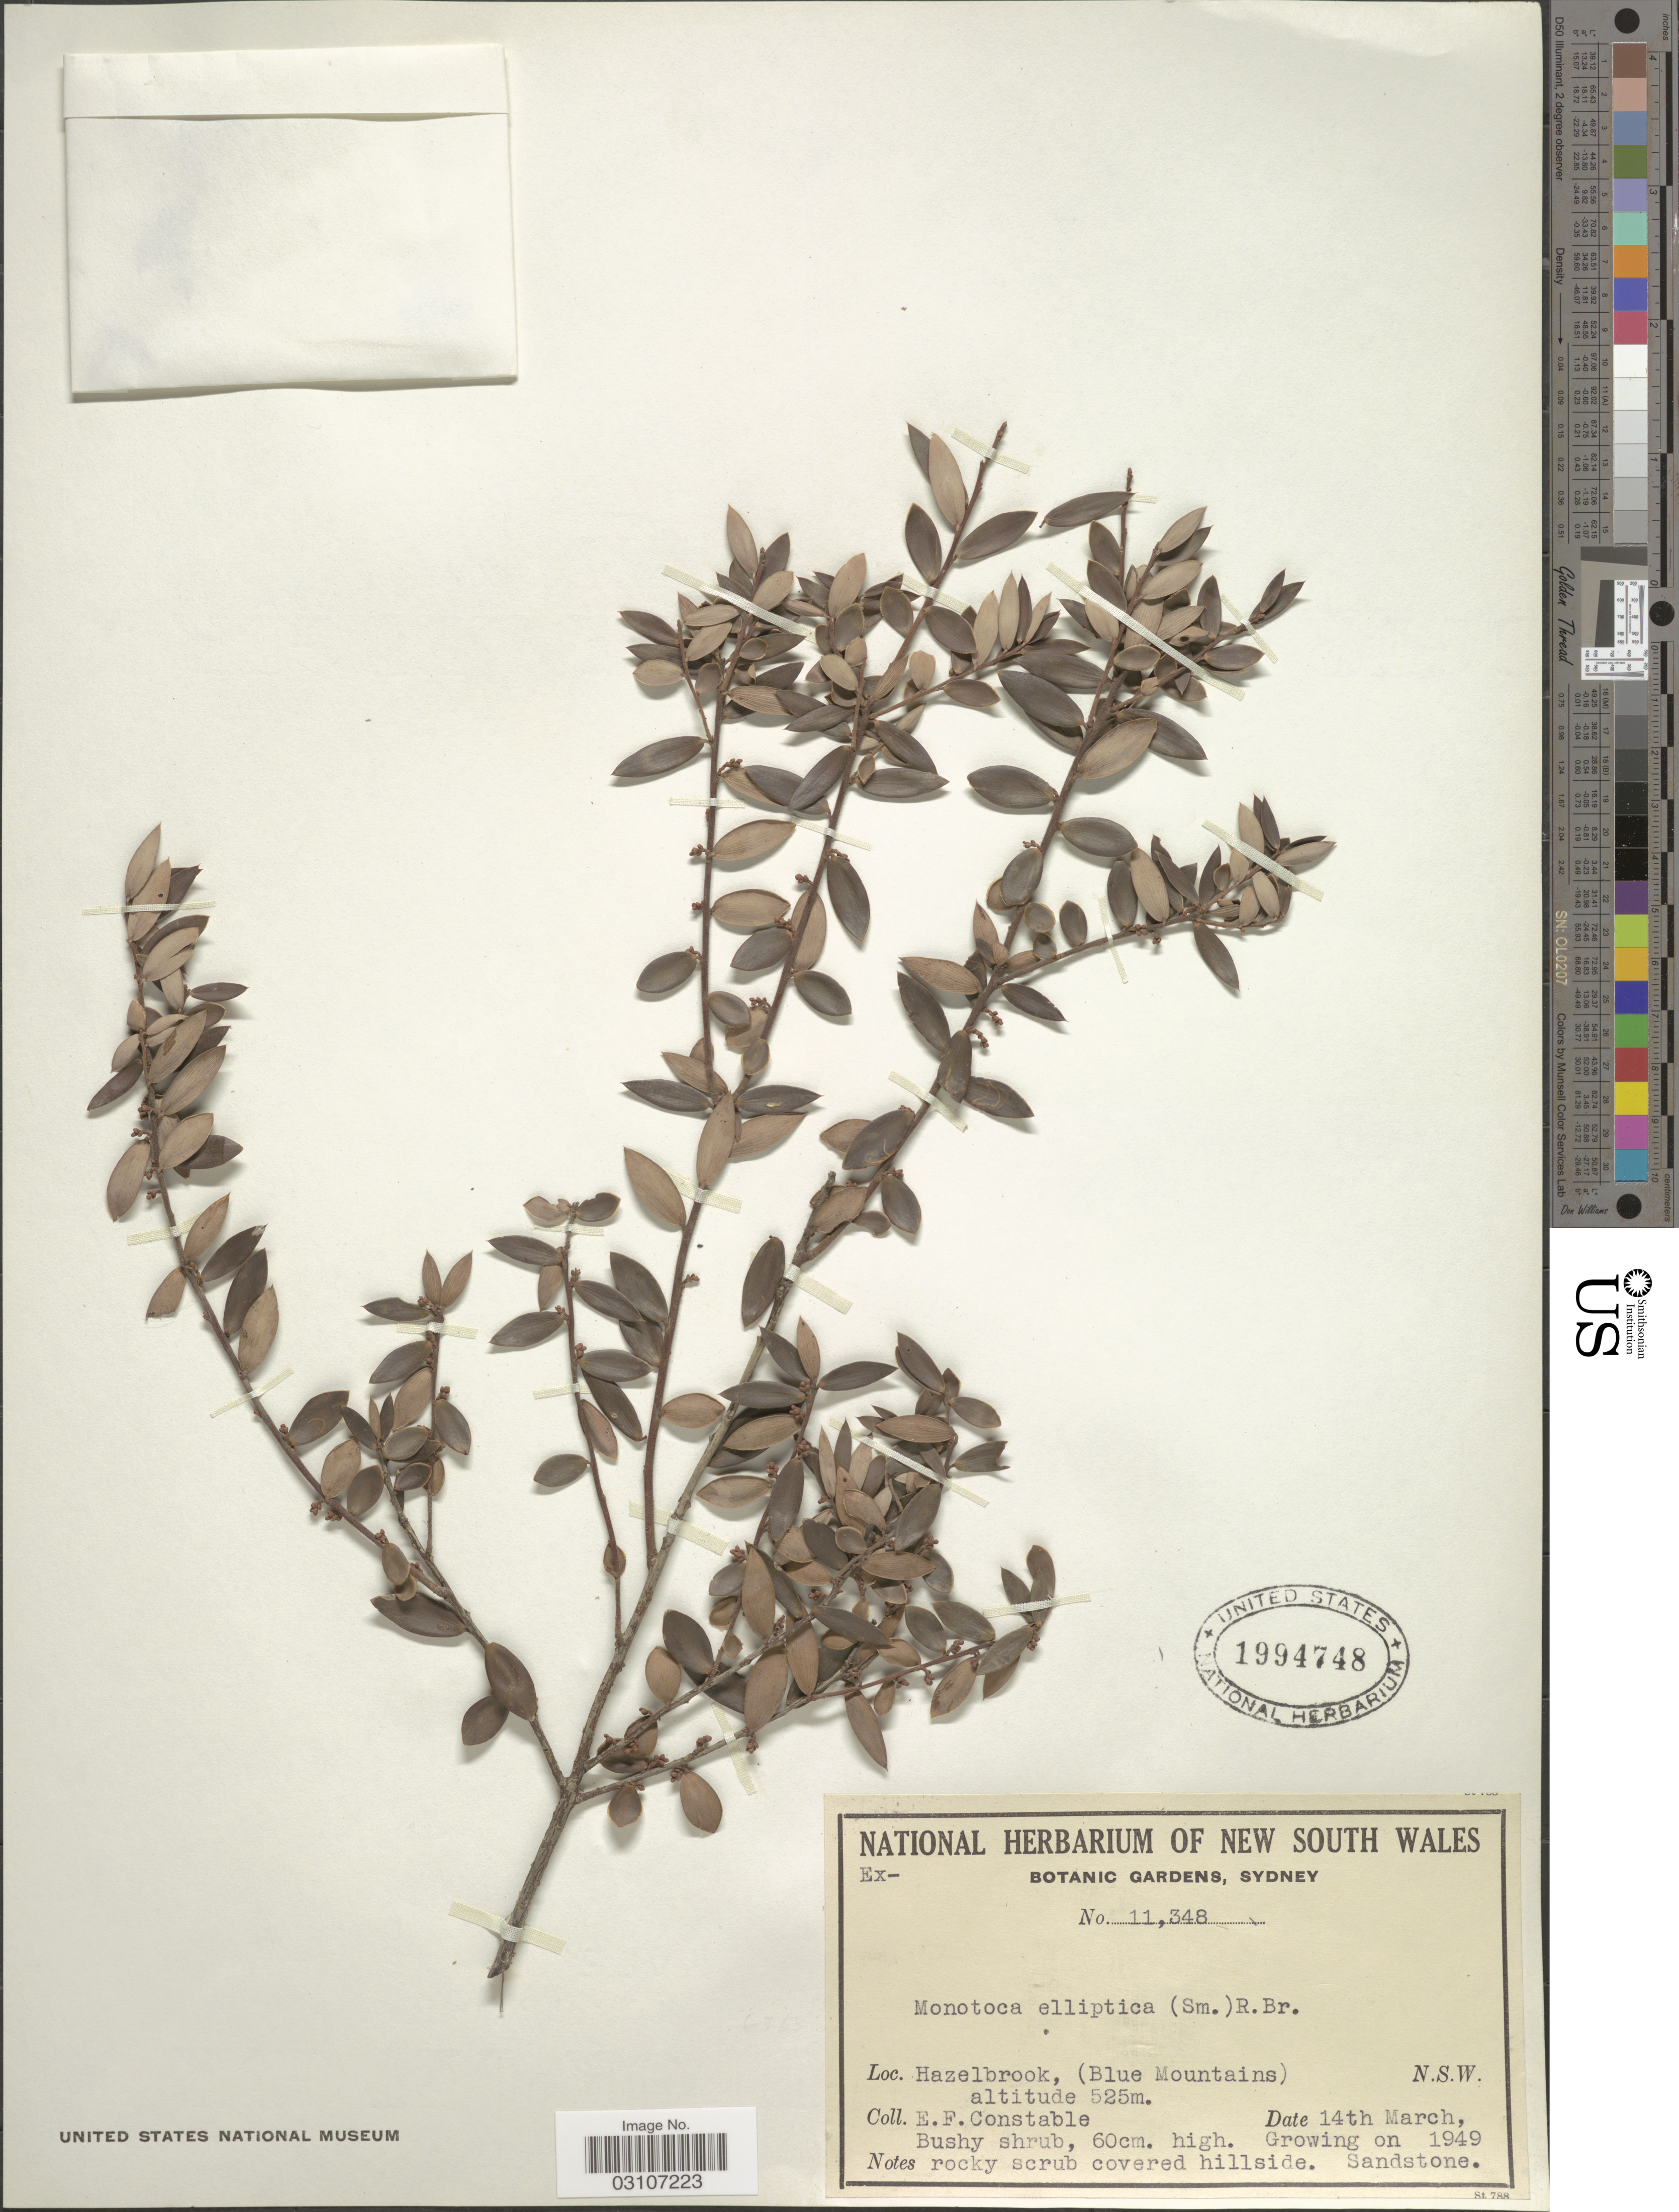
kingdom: Plantae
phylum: Tracheophyta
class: Magnoliopsida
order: Ericales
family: Ericaceae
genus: Monotoca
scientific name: Monotoca elliptica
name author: (Sm.) R. Br.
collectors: E. F. Constable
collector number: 11348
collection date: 1949-03-14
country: Australia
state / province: New South Wales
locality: Hazelbrook, (Blue Mountains). N.S.W.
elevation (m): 525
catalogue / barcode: US 1994748